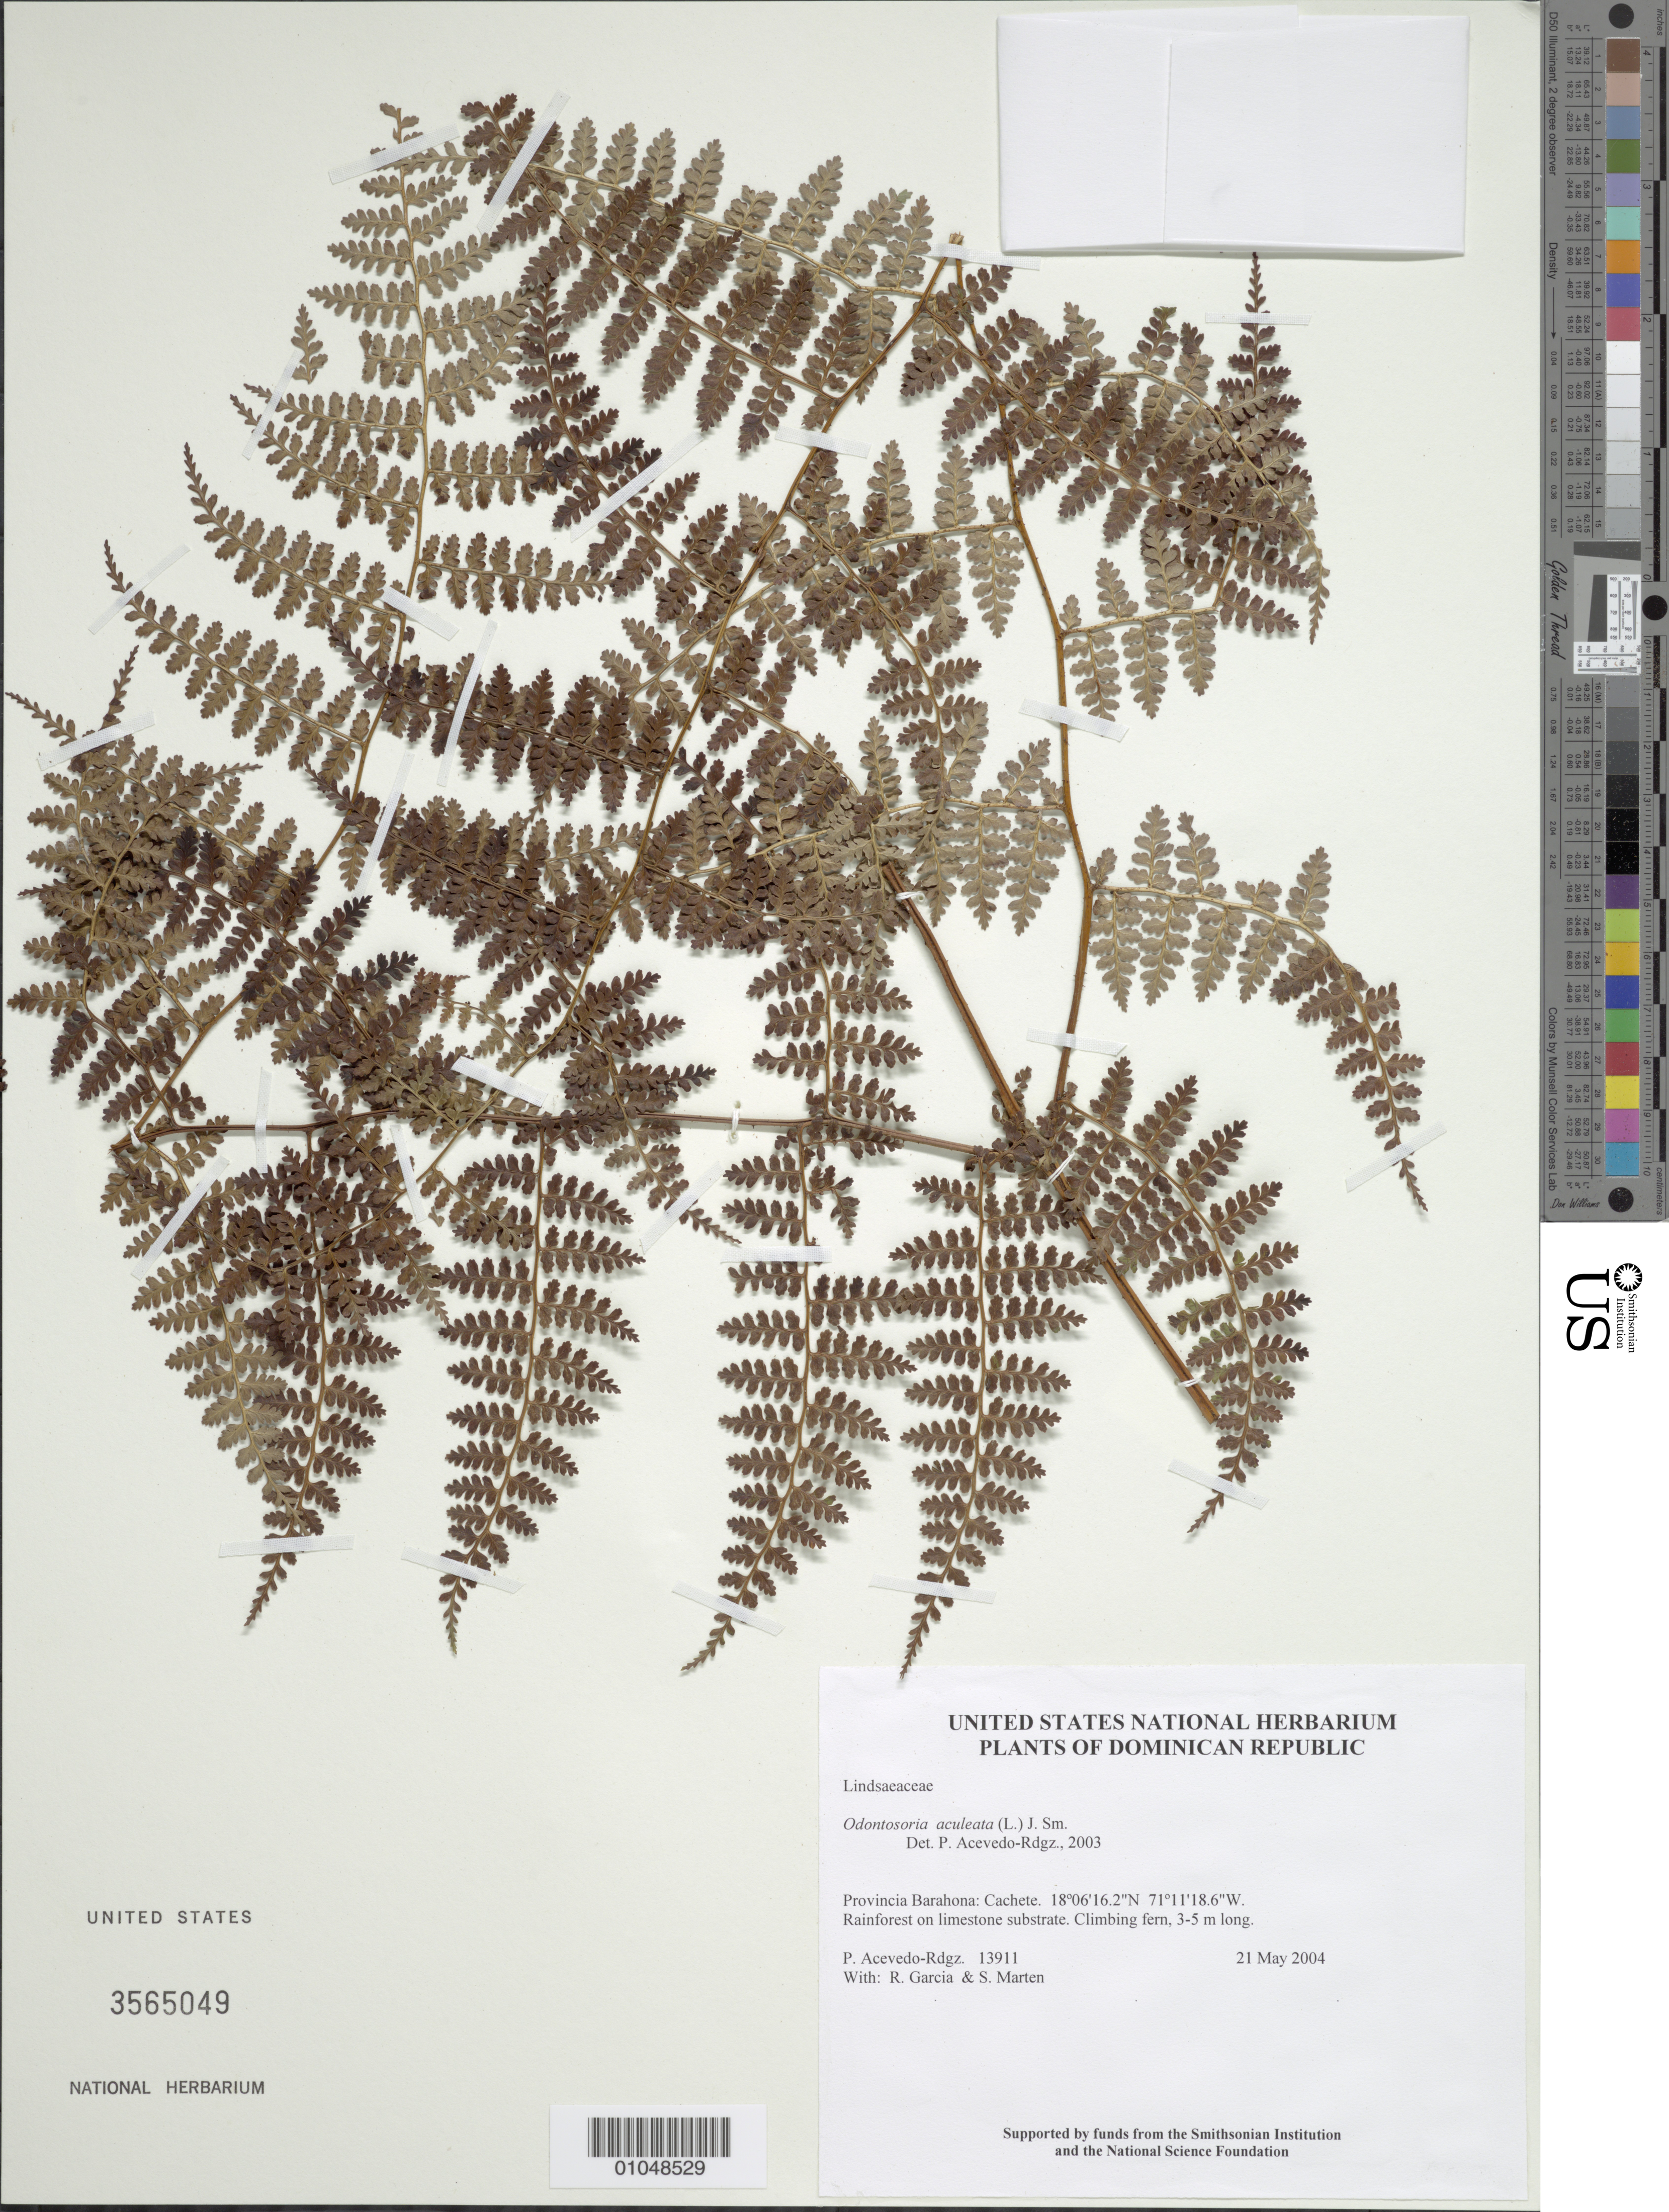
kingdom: Plantae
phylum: Tracheophyta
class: Polypodiopsida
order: Polypodiales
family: Lindsaeaceae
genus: Odontosoria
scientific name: Odontosoria aculeata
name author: (L.) J. Sm.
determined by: Acevedo-Rodríguez, P., (BOT), Smithsonian Institution - National Museum of Natural History (UNITED STATES)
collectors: P. Acevedo-Rodr., R. G. García & S. Marten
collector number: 13911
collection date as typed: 21 May 2004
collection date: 2004-05-21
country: Dominican Republic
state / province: Barahona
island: Hispaniola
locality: Cachete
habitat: Rainforest on limestone substrate.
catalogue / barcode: US 3565049